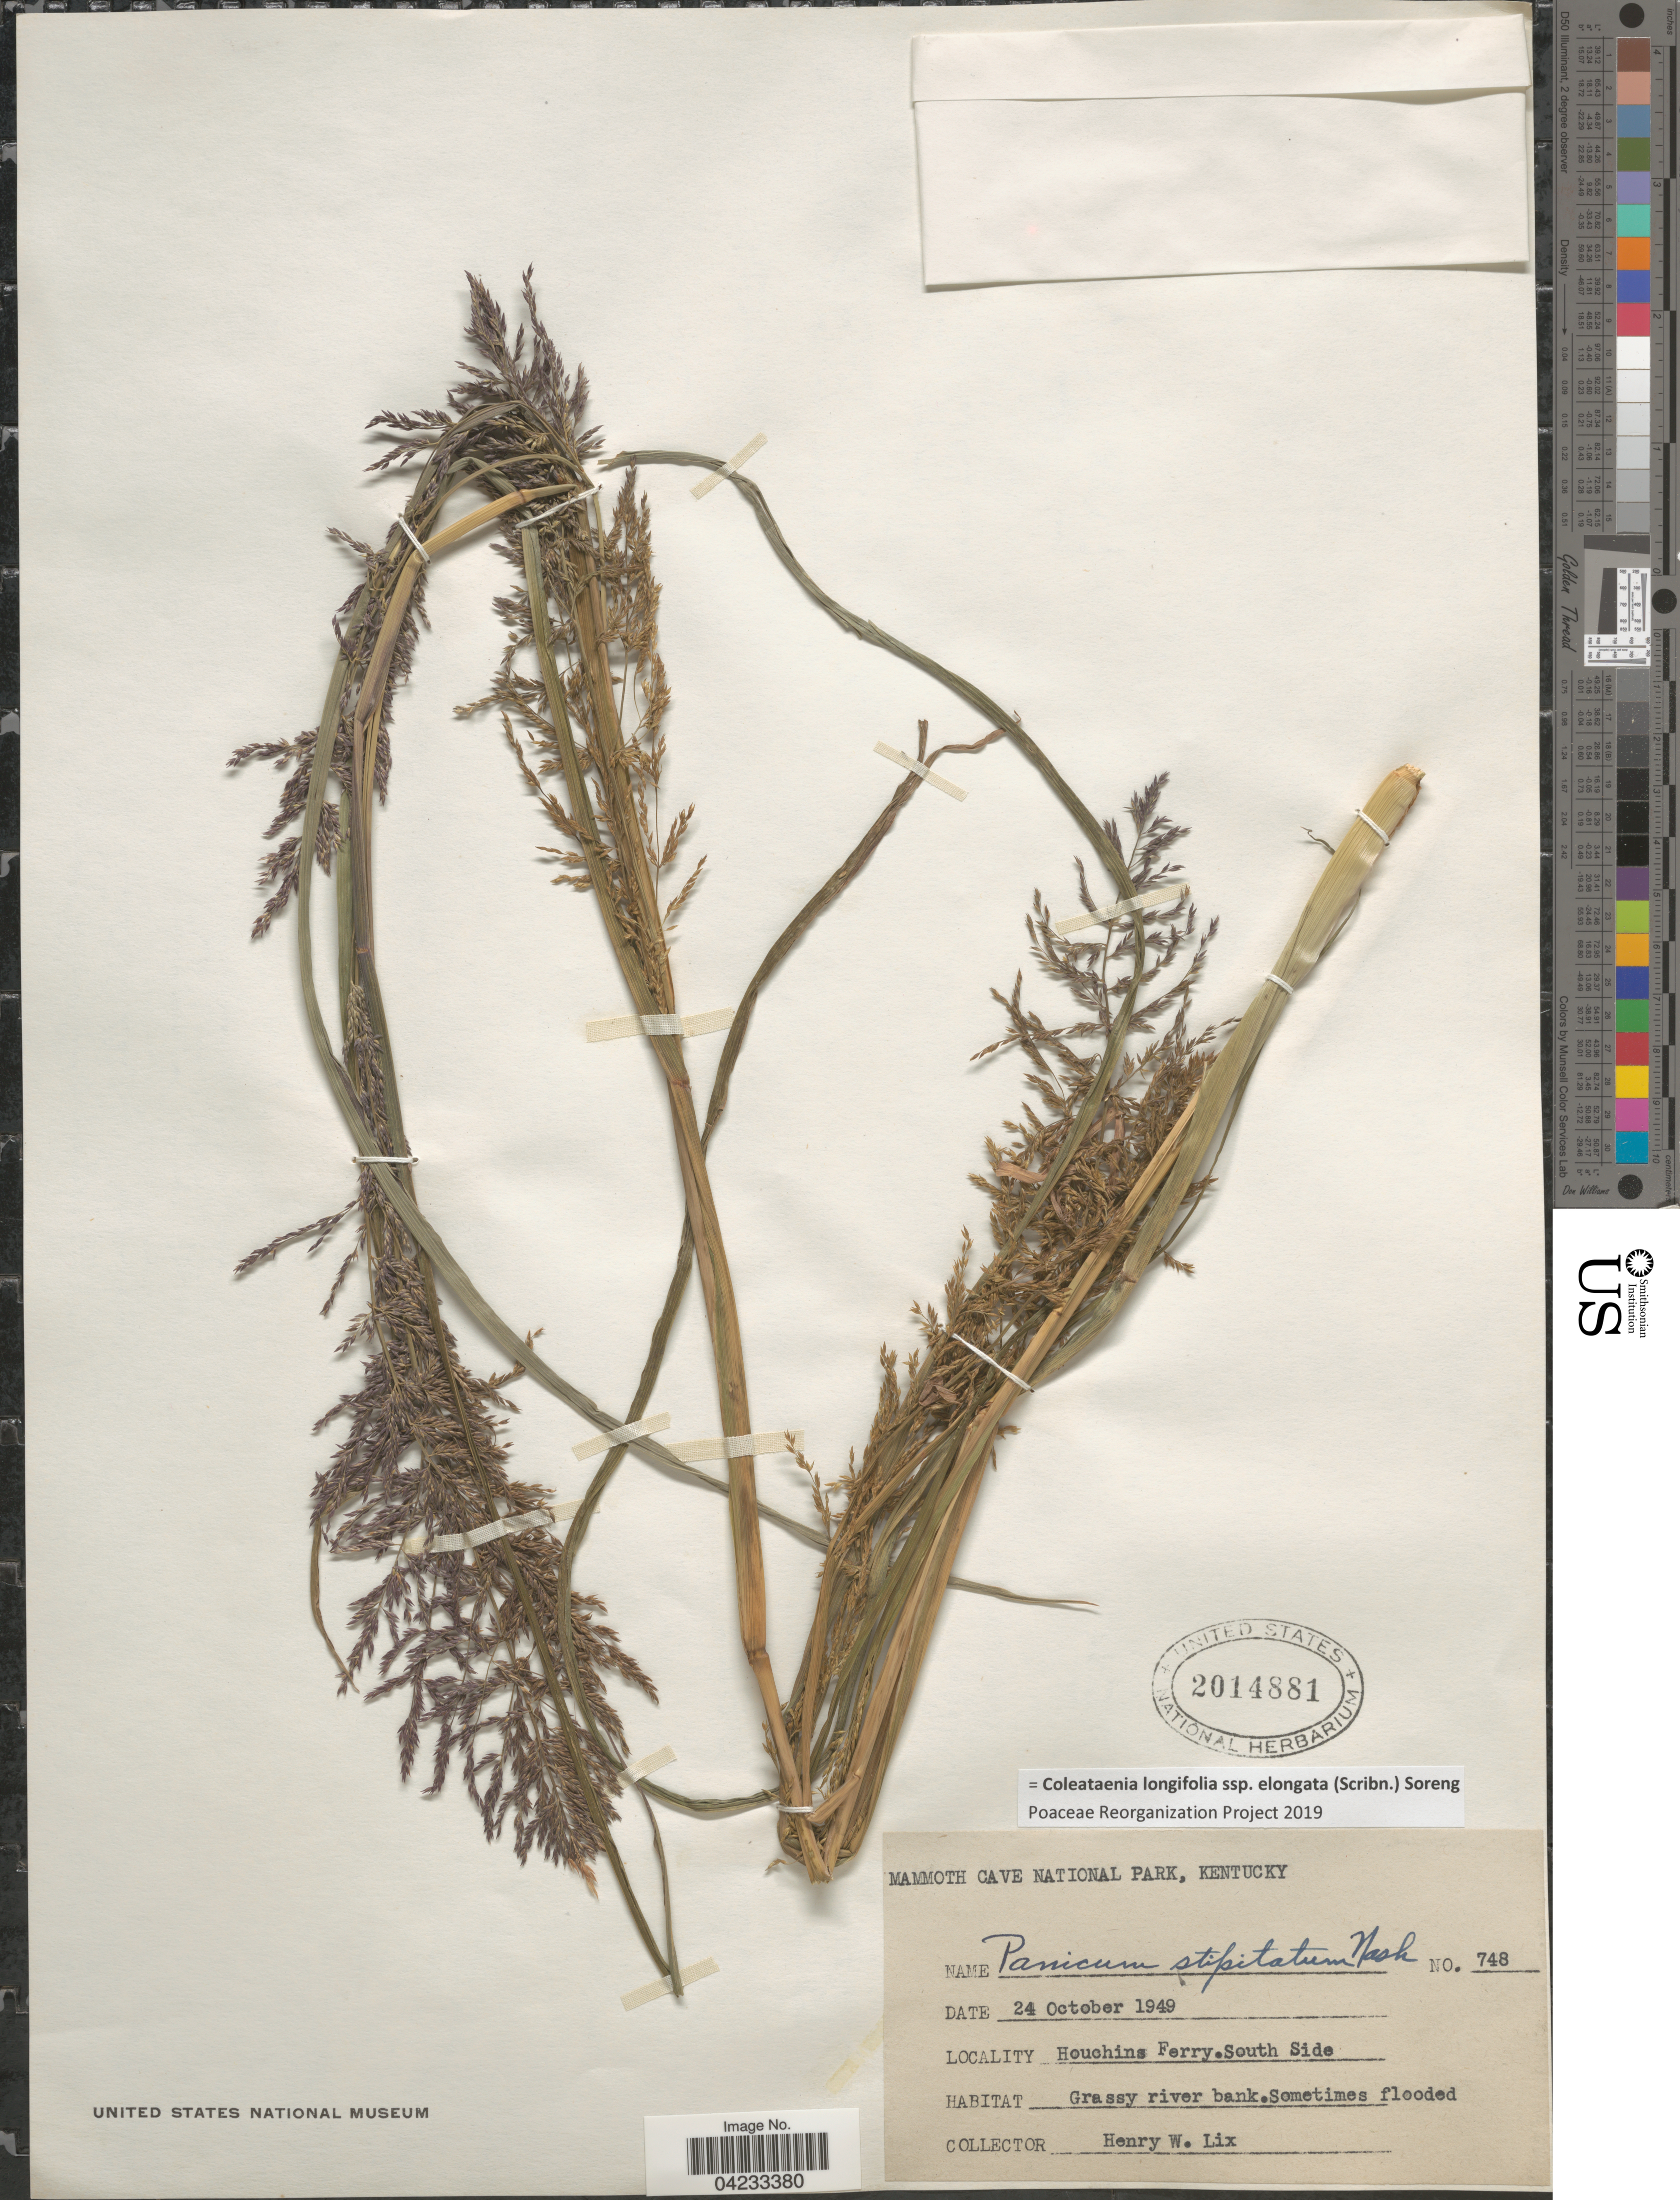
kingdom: Plantae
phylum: Tracheophyta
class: Liliopsida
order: Poales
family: Poaceae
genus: Coleataenia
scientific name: Coleataenia longifolia subsp. elongata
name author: (Scribn.) Soreng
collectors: H. W. Lix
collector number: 748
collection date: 1949-10-24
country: United States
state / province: Kentucky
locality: Mammoth Cave National Park. Houchins Ferry. South Side.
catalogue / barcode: US 2014881